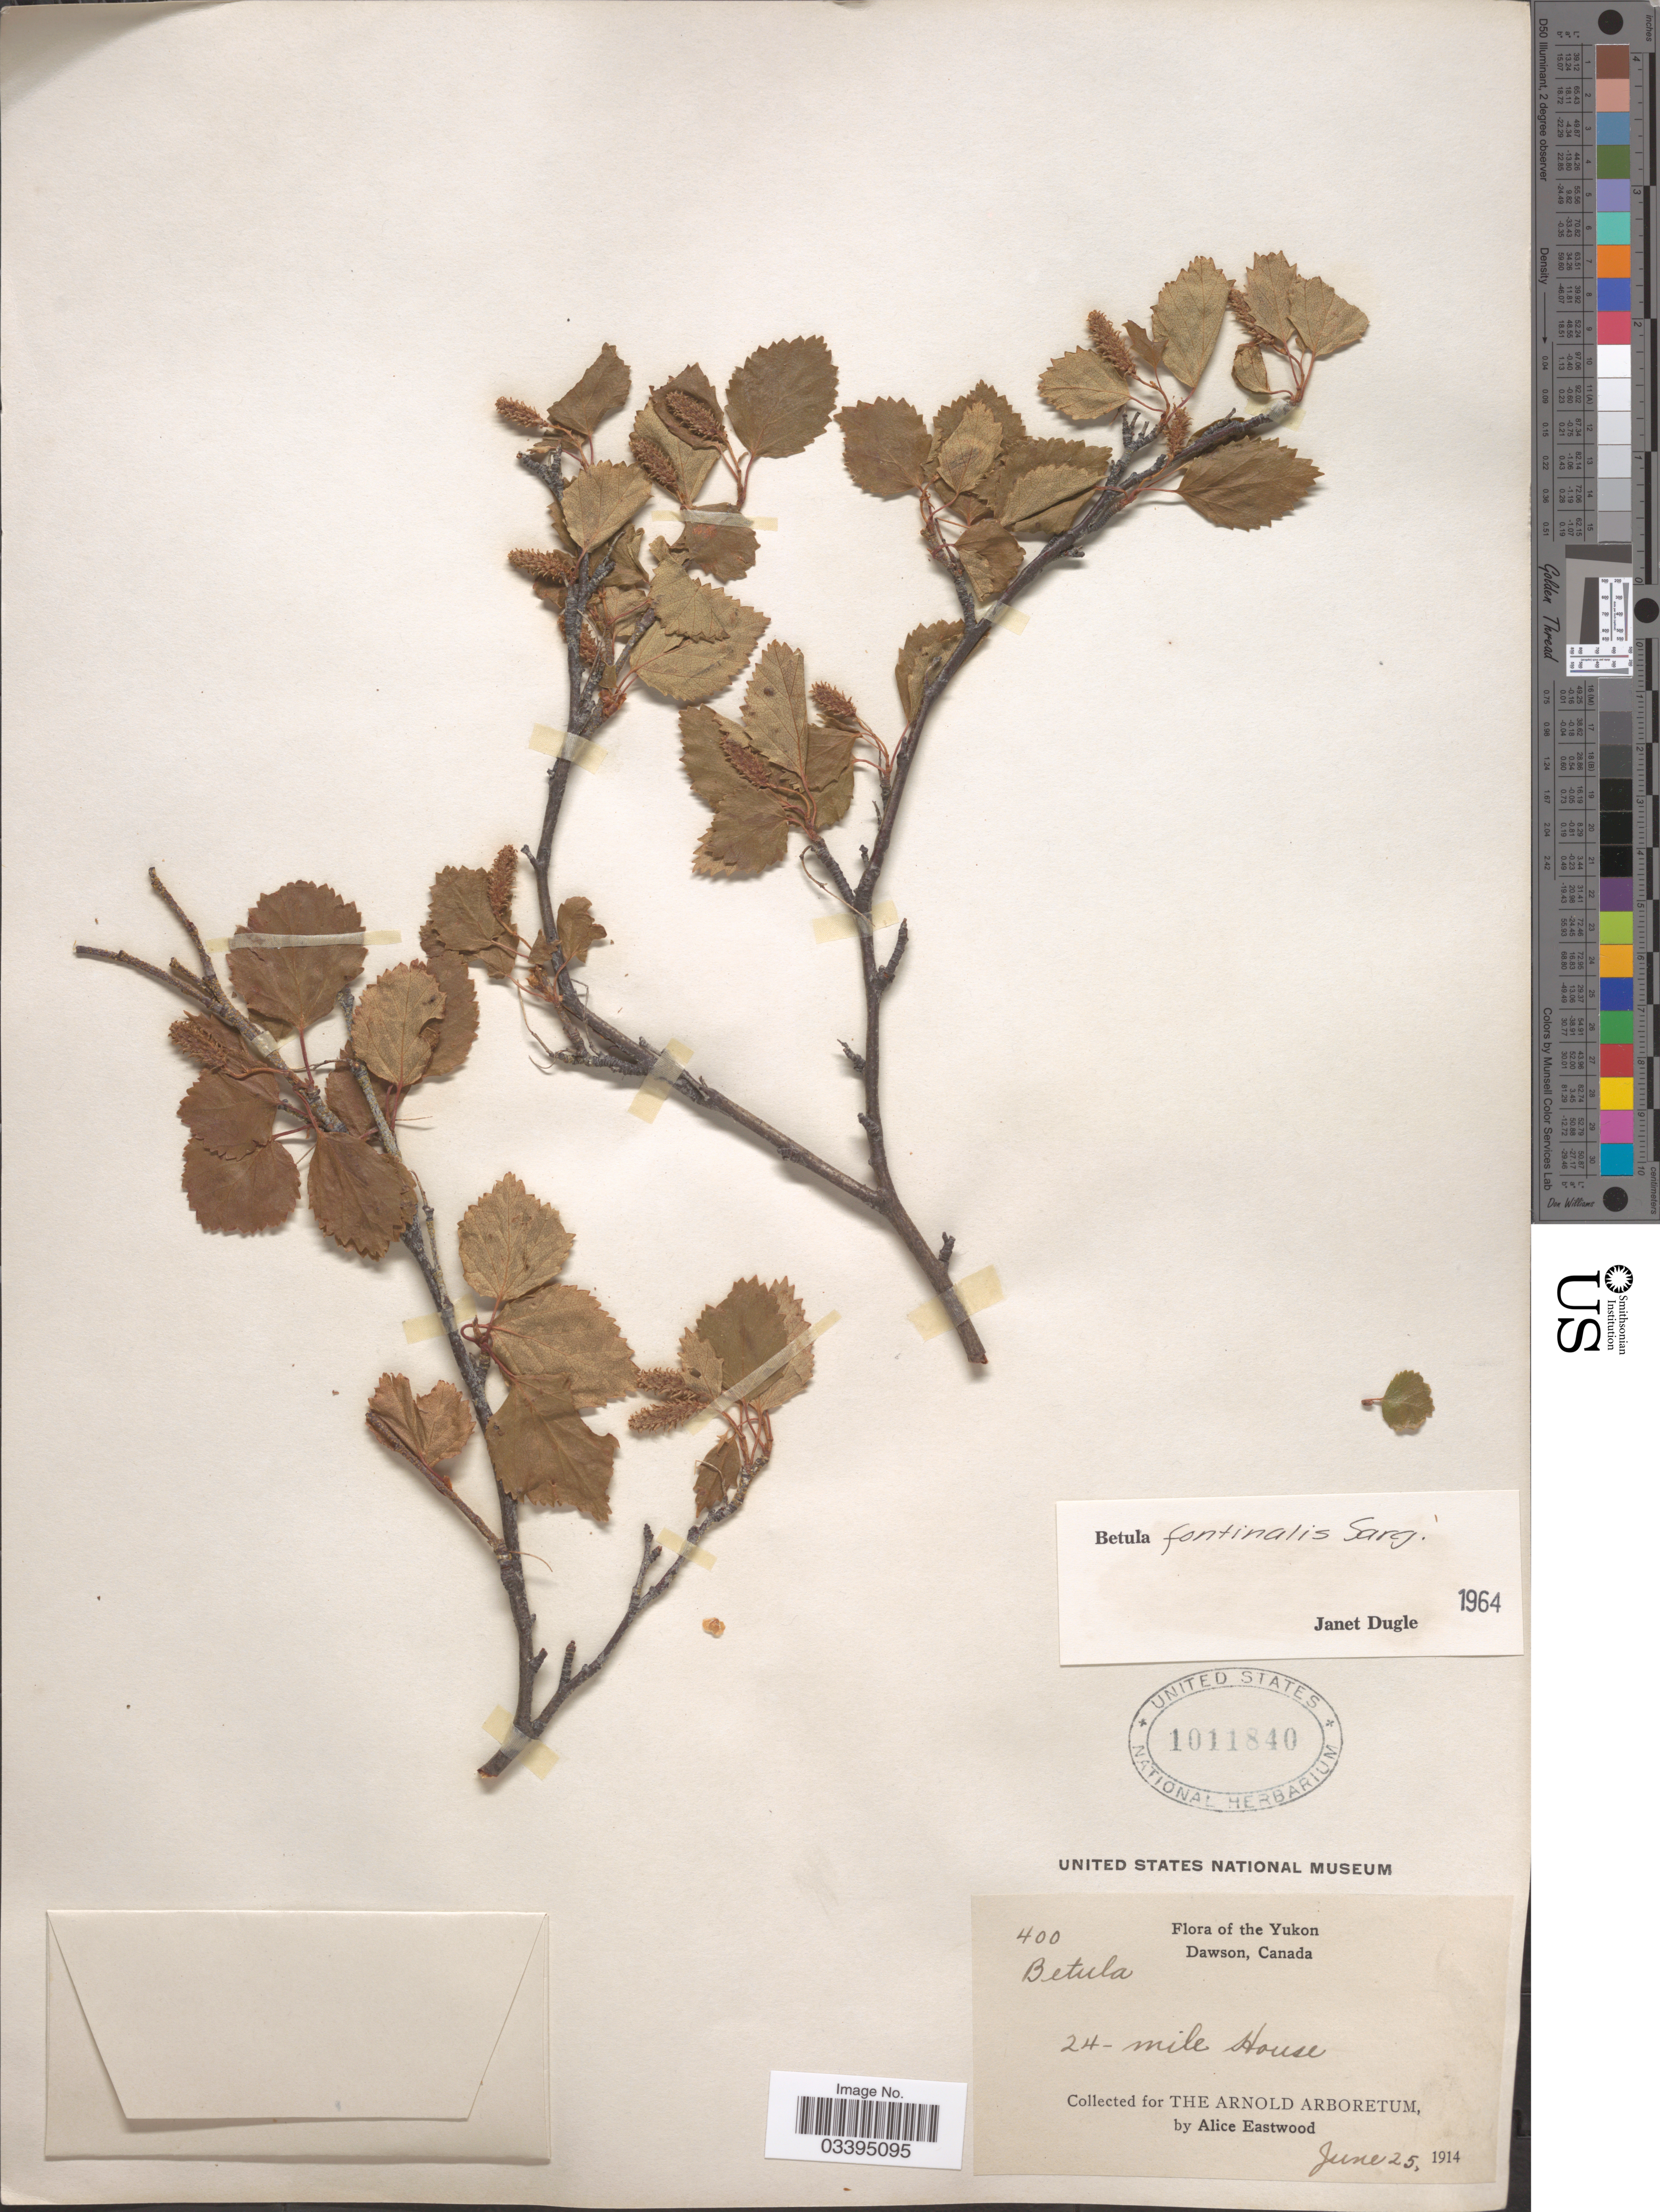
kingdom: Plantae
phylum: Tracheophyta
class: Magnoliopsida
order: Fagales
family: Betulaceae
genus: Betula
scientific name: Betula fontinalis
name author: Sarg.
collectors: A. Eastwood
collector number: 400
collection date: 1914-06-25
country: Canada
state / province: Yukon Territory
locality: Dawson. 24- mile House.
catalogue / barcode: US 1011840